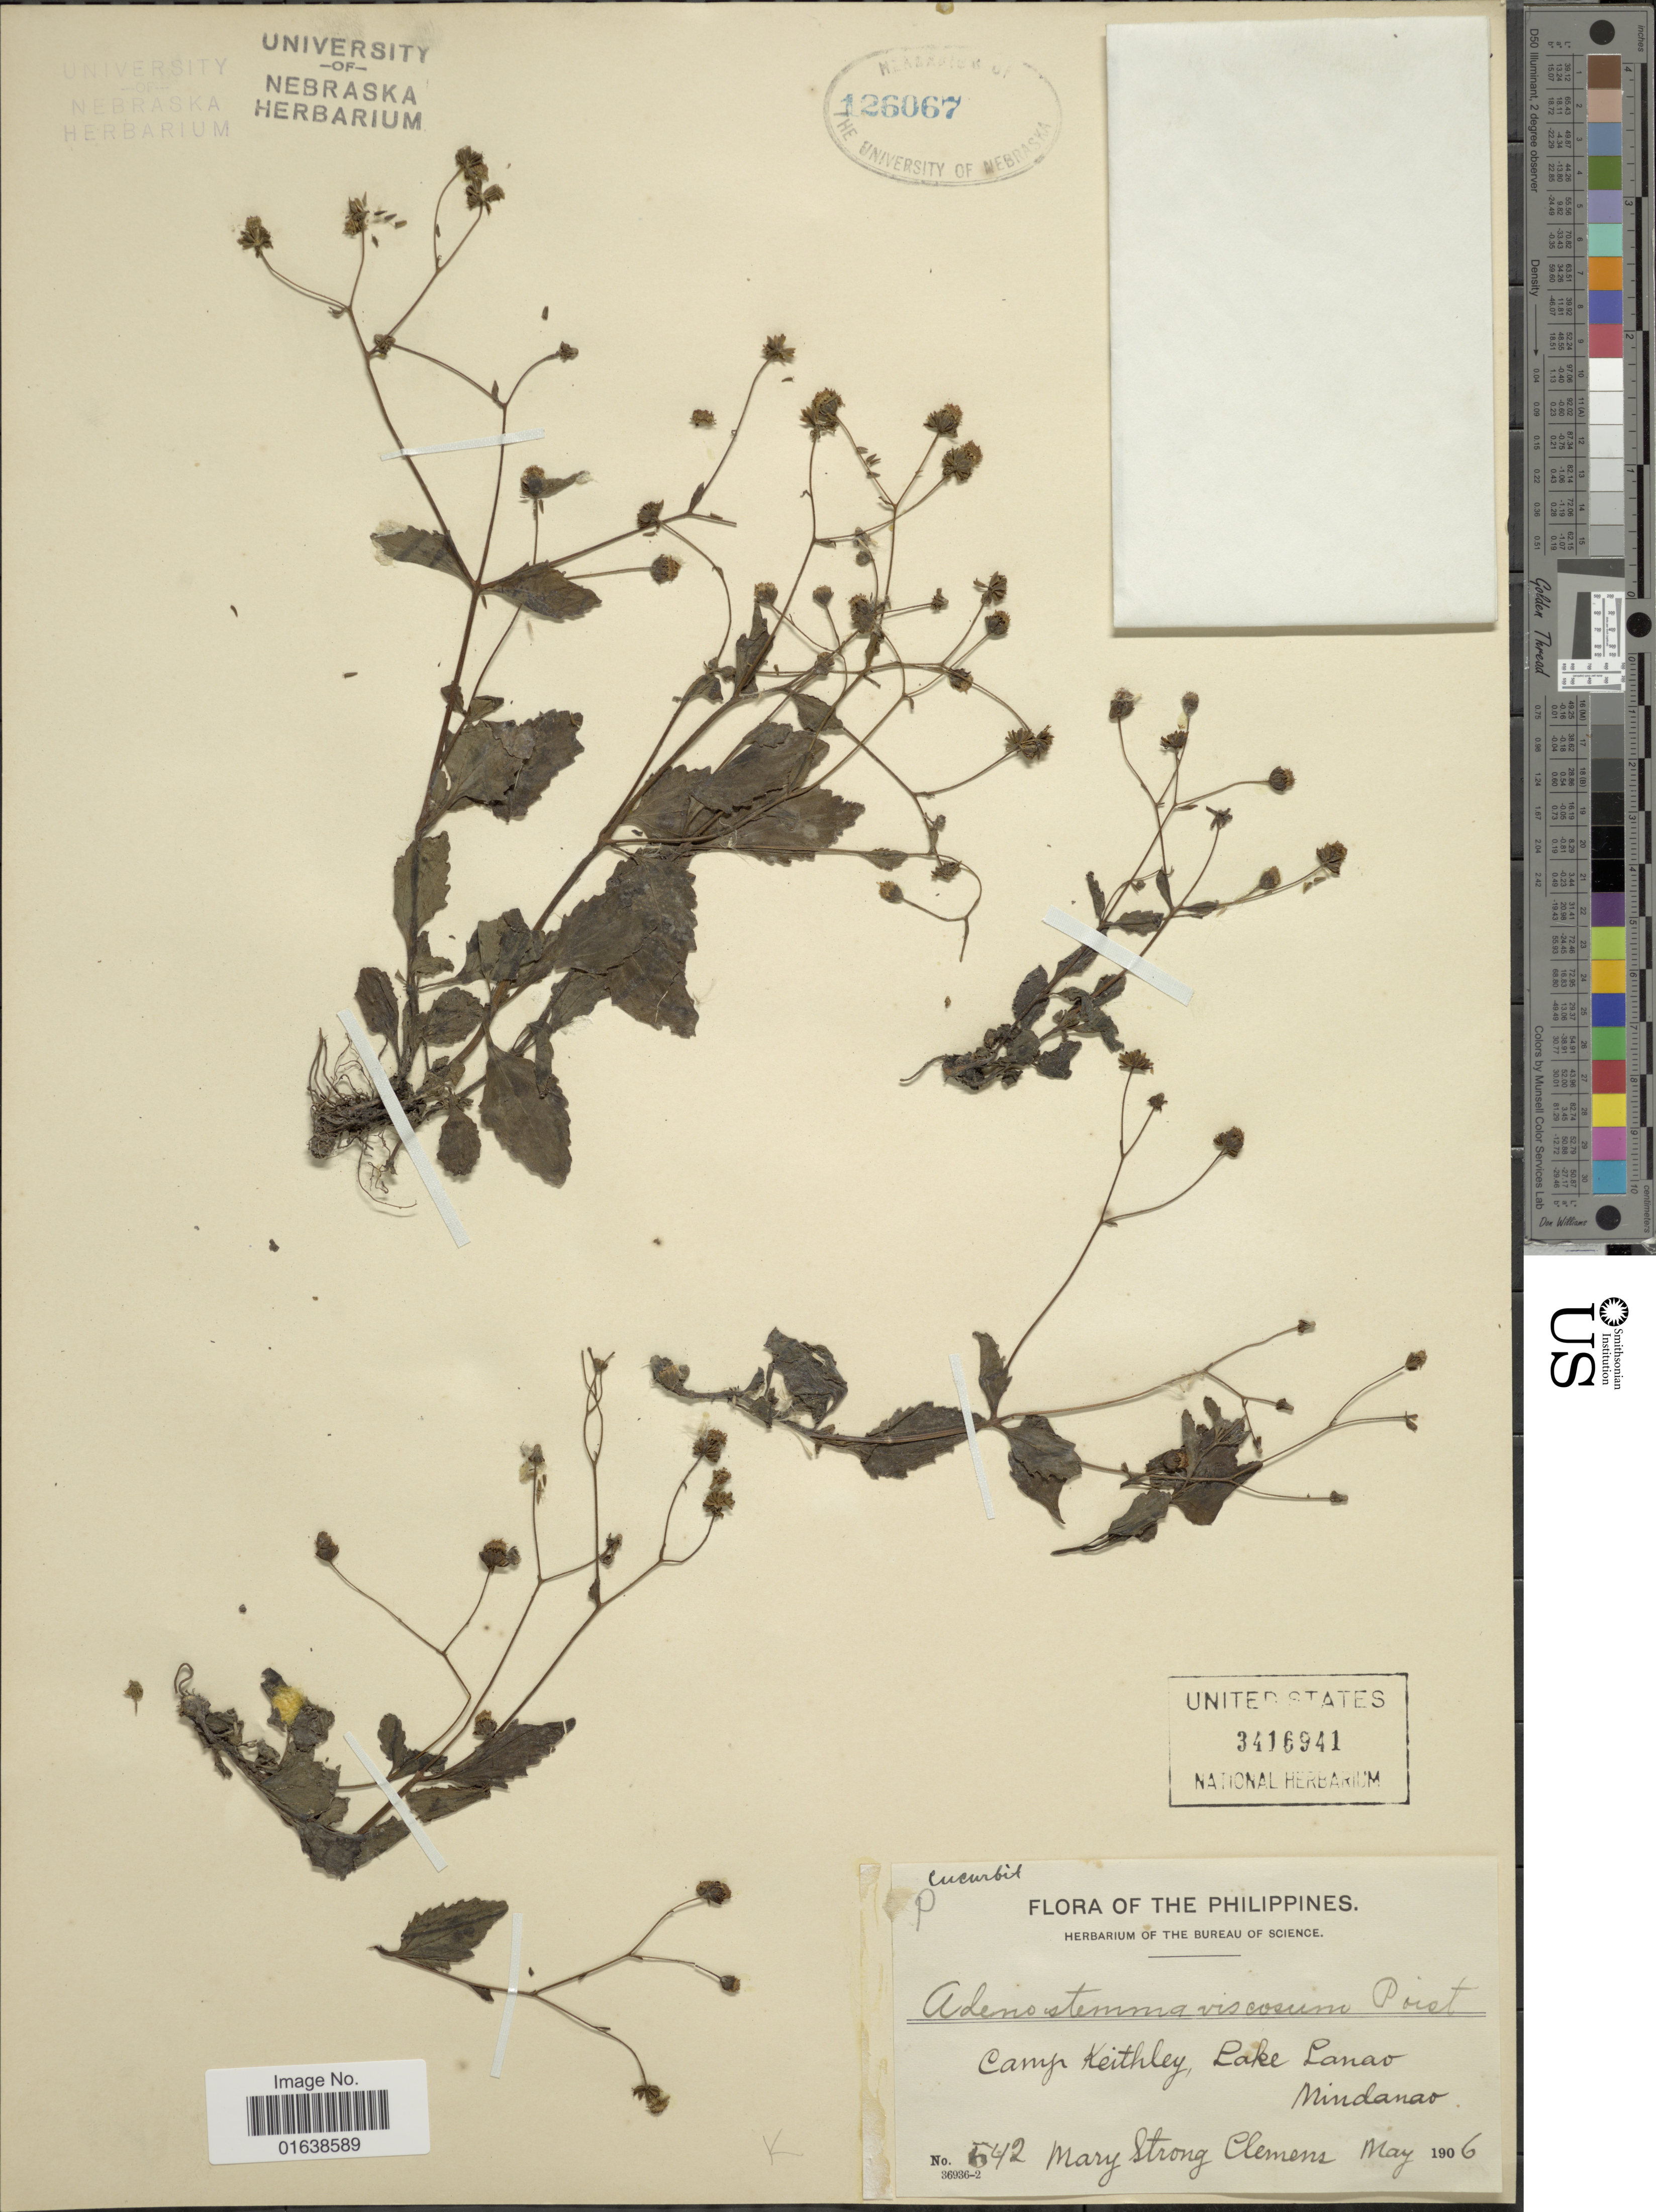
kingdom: Plantae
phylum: Tracheophyta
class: Magnoliopsida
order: Asterales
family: Asteraceae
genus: Adenostemma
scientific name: Adenostemma parviflorum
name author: (Blume) DC.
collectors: M. S. Clemens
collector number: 642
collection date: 1906-05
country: Philippines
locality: The Philippines. Camp Keithley, Lake Lanao, Mindanao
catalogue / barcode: US 3416941